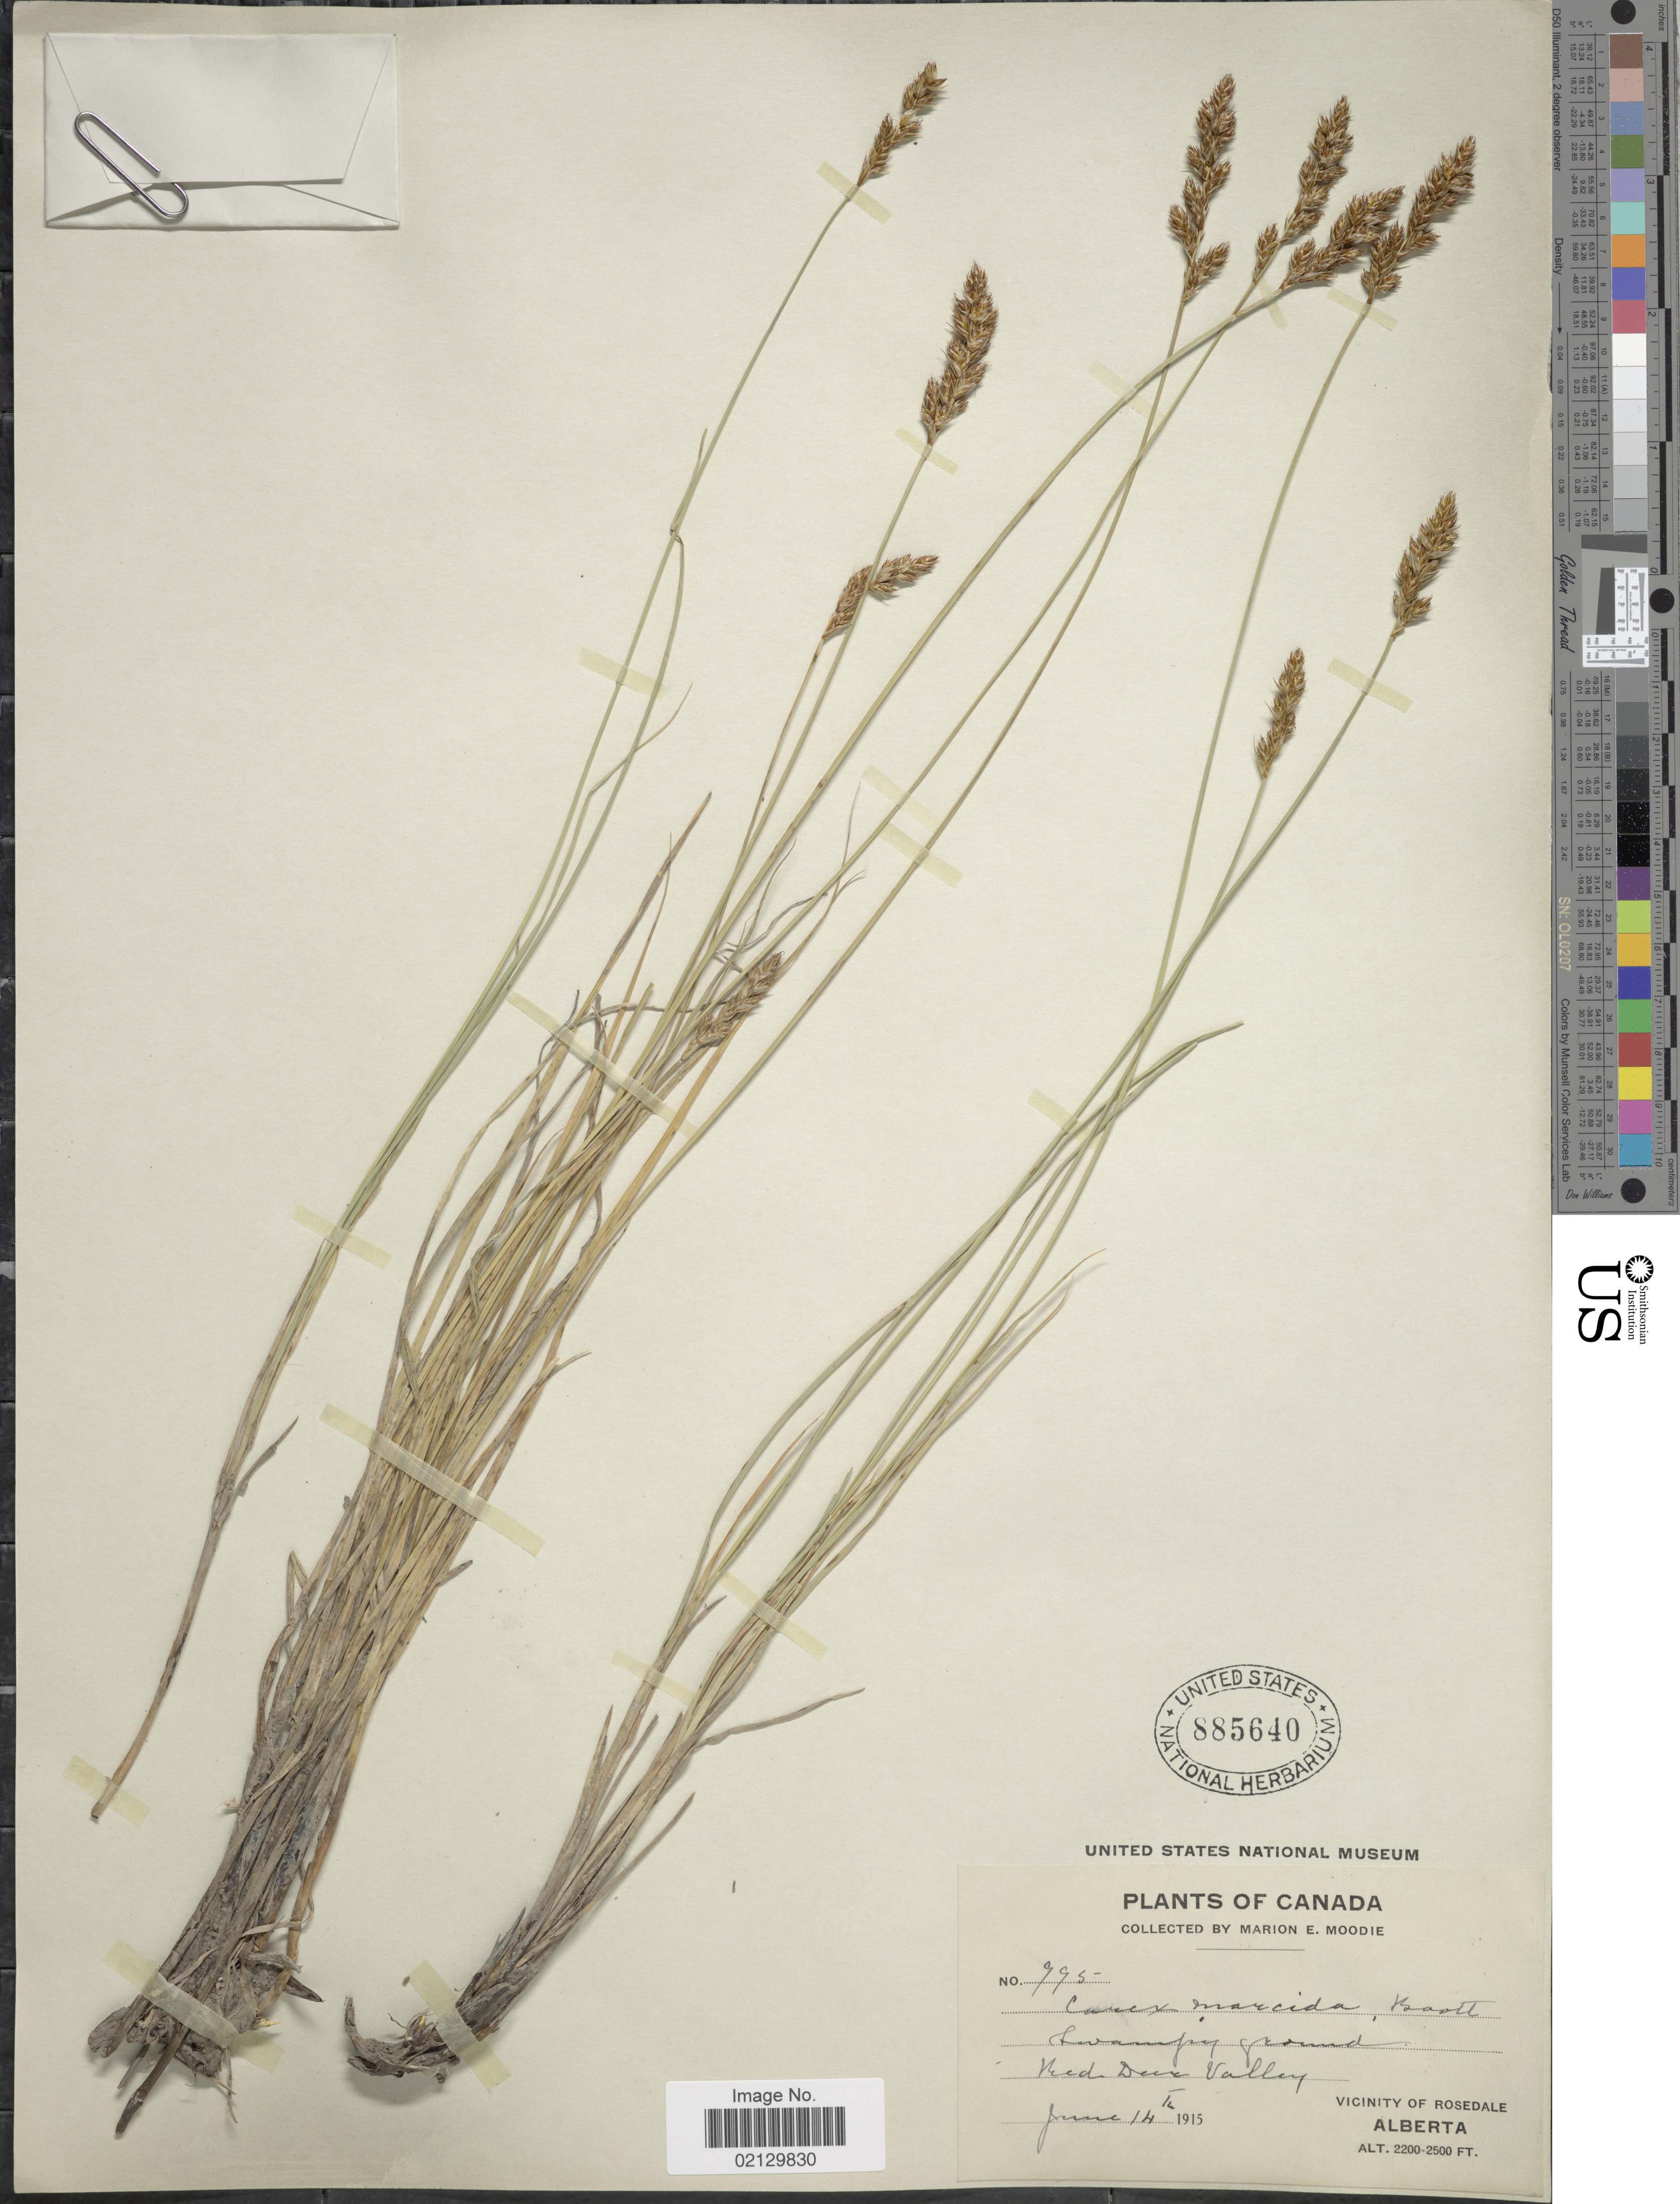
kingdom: Plantae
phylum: Tracheophyta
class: Liliopsida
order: Poales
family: Cyperaceae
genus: Carex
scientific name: Carex praegracilis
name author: W. Boott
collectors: M. E. Moodie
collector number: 795*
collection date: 1915-06-14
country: Canada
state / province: Alberta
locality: Vicinity of Rosedale Alberta. Red Deer Valley.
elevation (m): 671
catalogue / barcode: US 885640